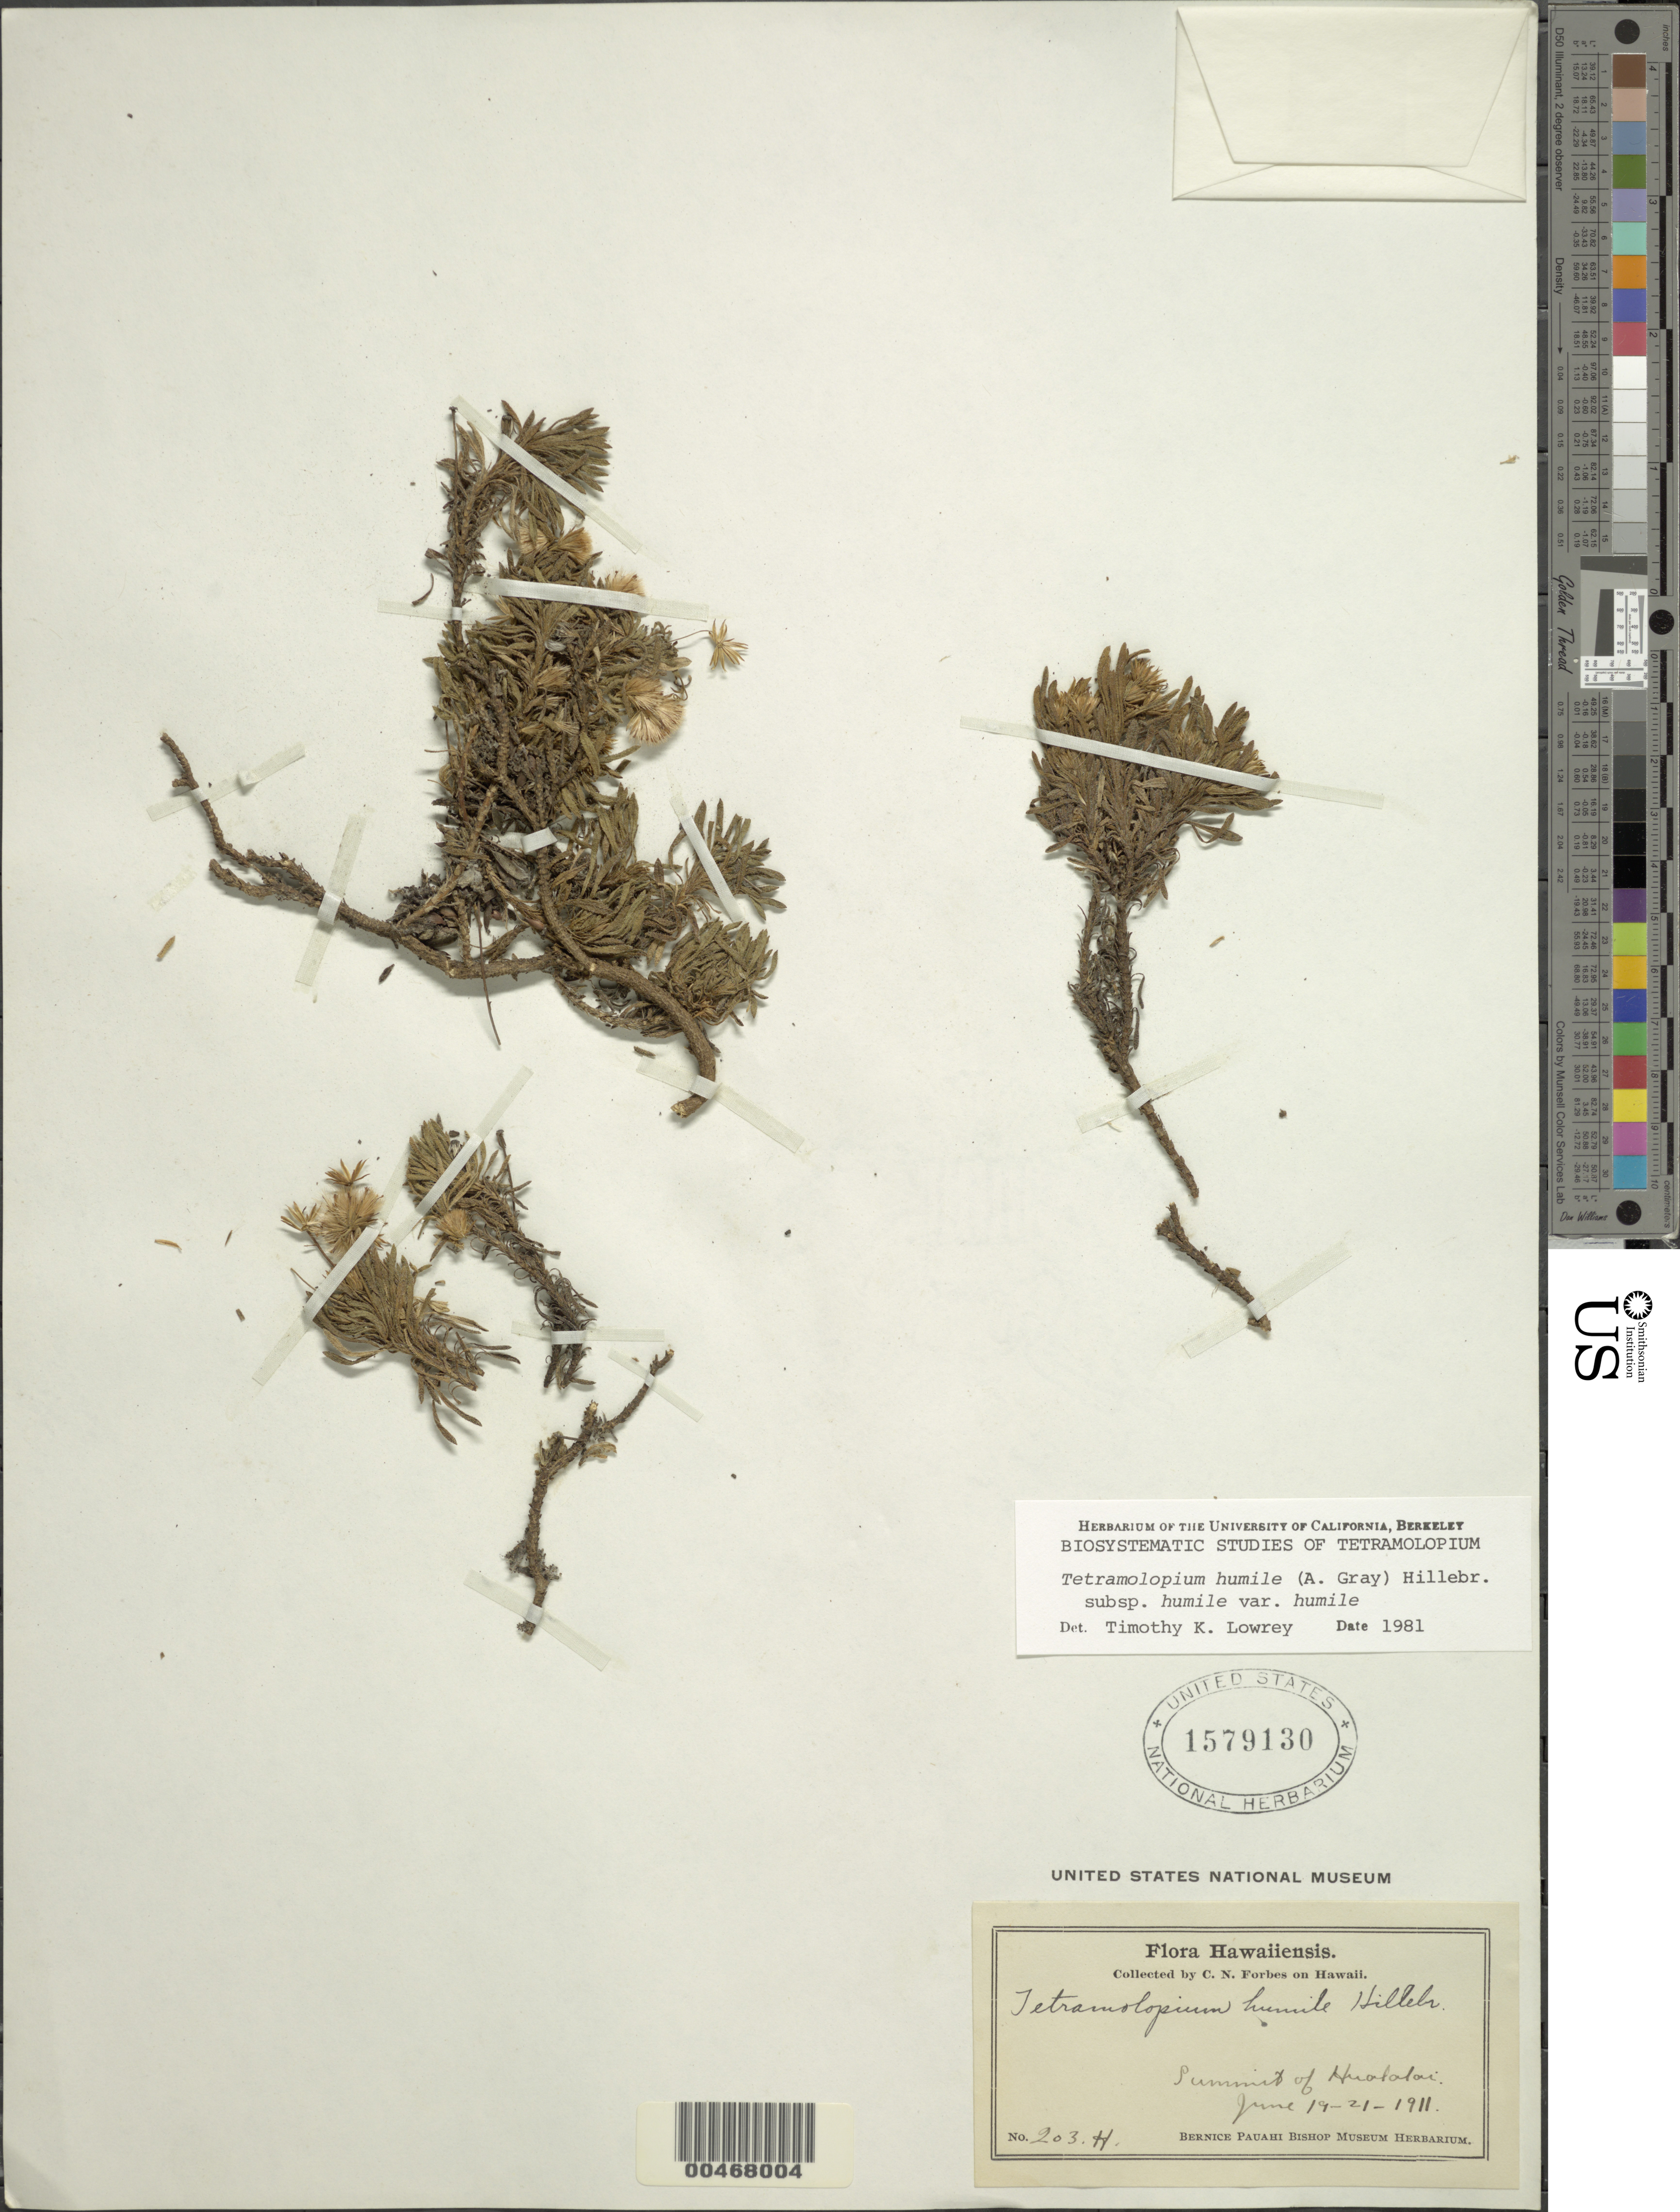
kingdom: Plantae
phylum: Tracheophyta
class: Magnoliopsida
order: Asterales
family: Asteraceae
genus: Tetramolopium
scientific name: Tetramolopium humile subsp. humile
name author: (A. Gray) Hillebr.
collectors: C. N. Forbes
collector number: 203.H.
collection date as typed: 19 Jun 1911 to 21 Jun 1911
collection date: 1911-06-19/1911-06-21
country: United States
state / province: Hawaii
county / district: Hawaii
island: Hawaii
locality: Summit of Hualalai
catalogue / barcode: US 1579130